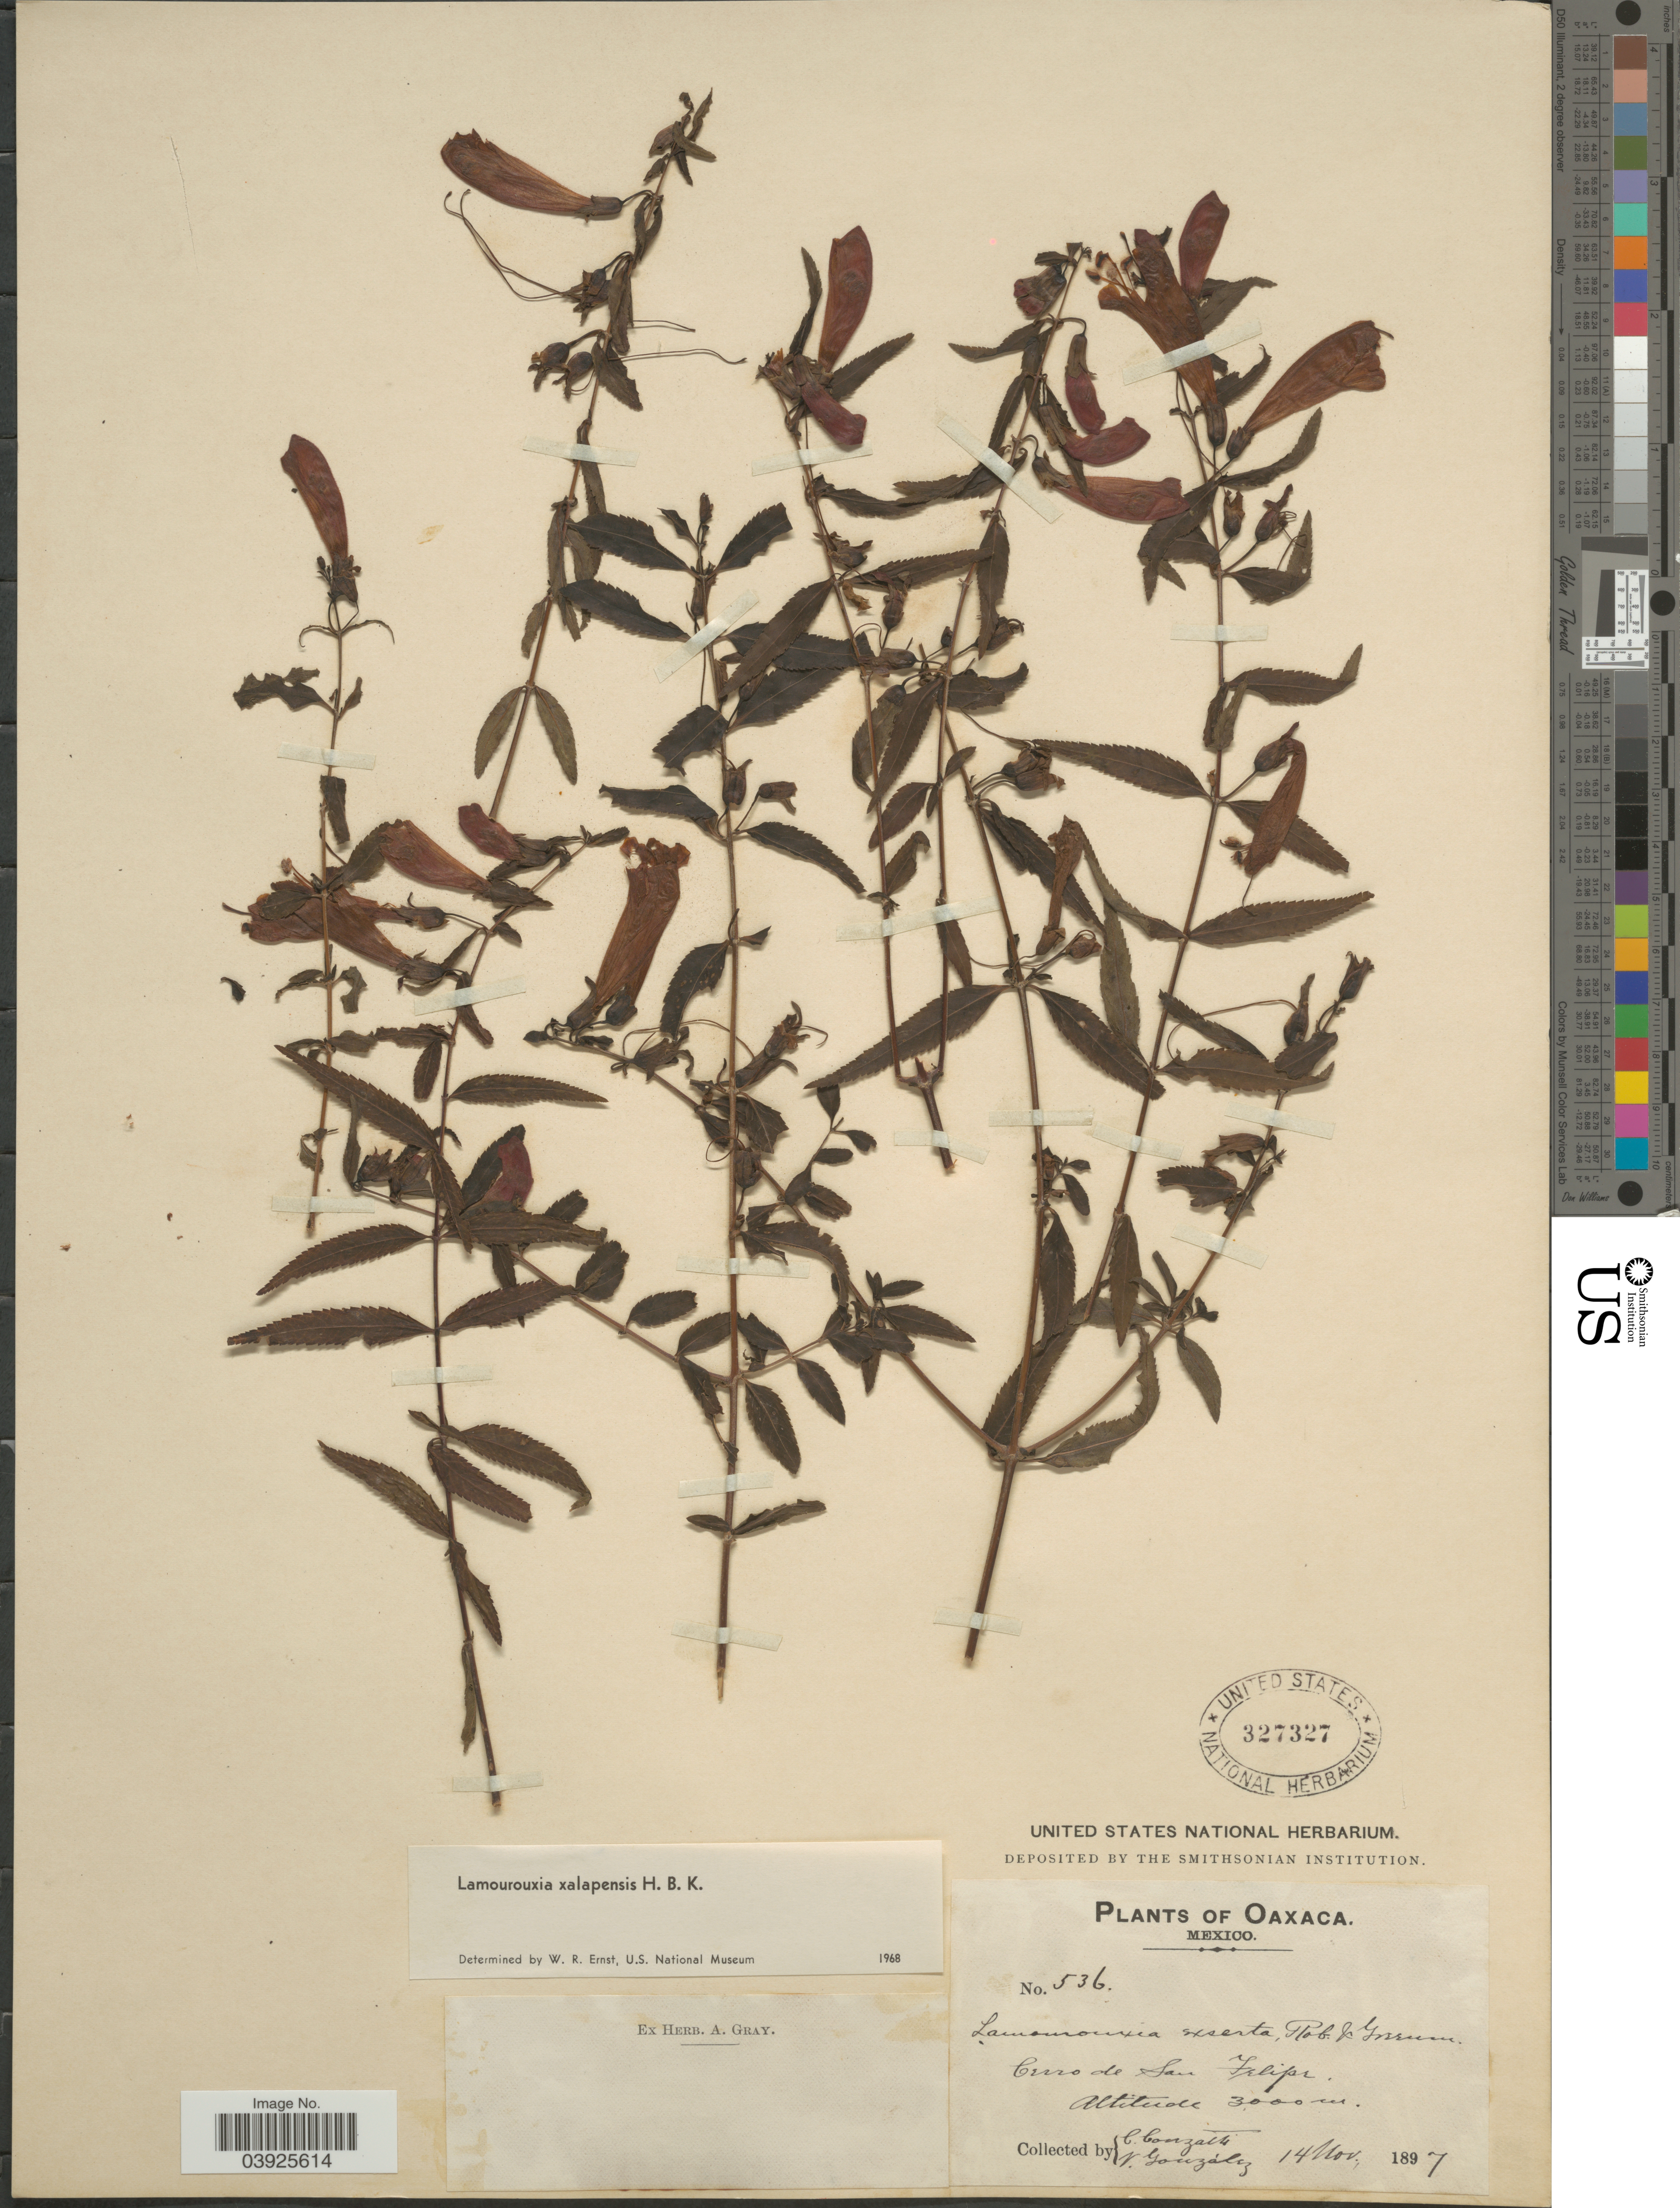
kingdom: Plantae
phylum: Tracheophyta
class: Magnoliopsida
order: Lamiales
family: Orobanchaceae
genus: Lamourouxia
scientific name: Lamourouxia xalapensis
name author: Kunth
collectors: C. Conzatti & V. González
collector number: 536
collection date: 1897-11-14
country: Mexico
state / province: Oaxaca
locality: Cerro de San Felipe.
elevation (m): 3000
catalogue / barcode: US 327327